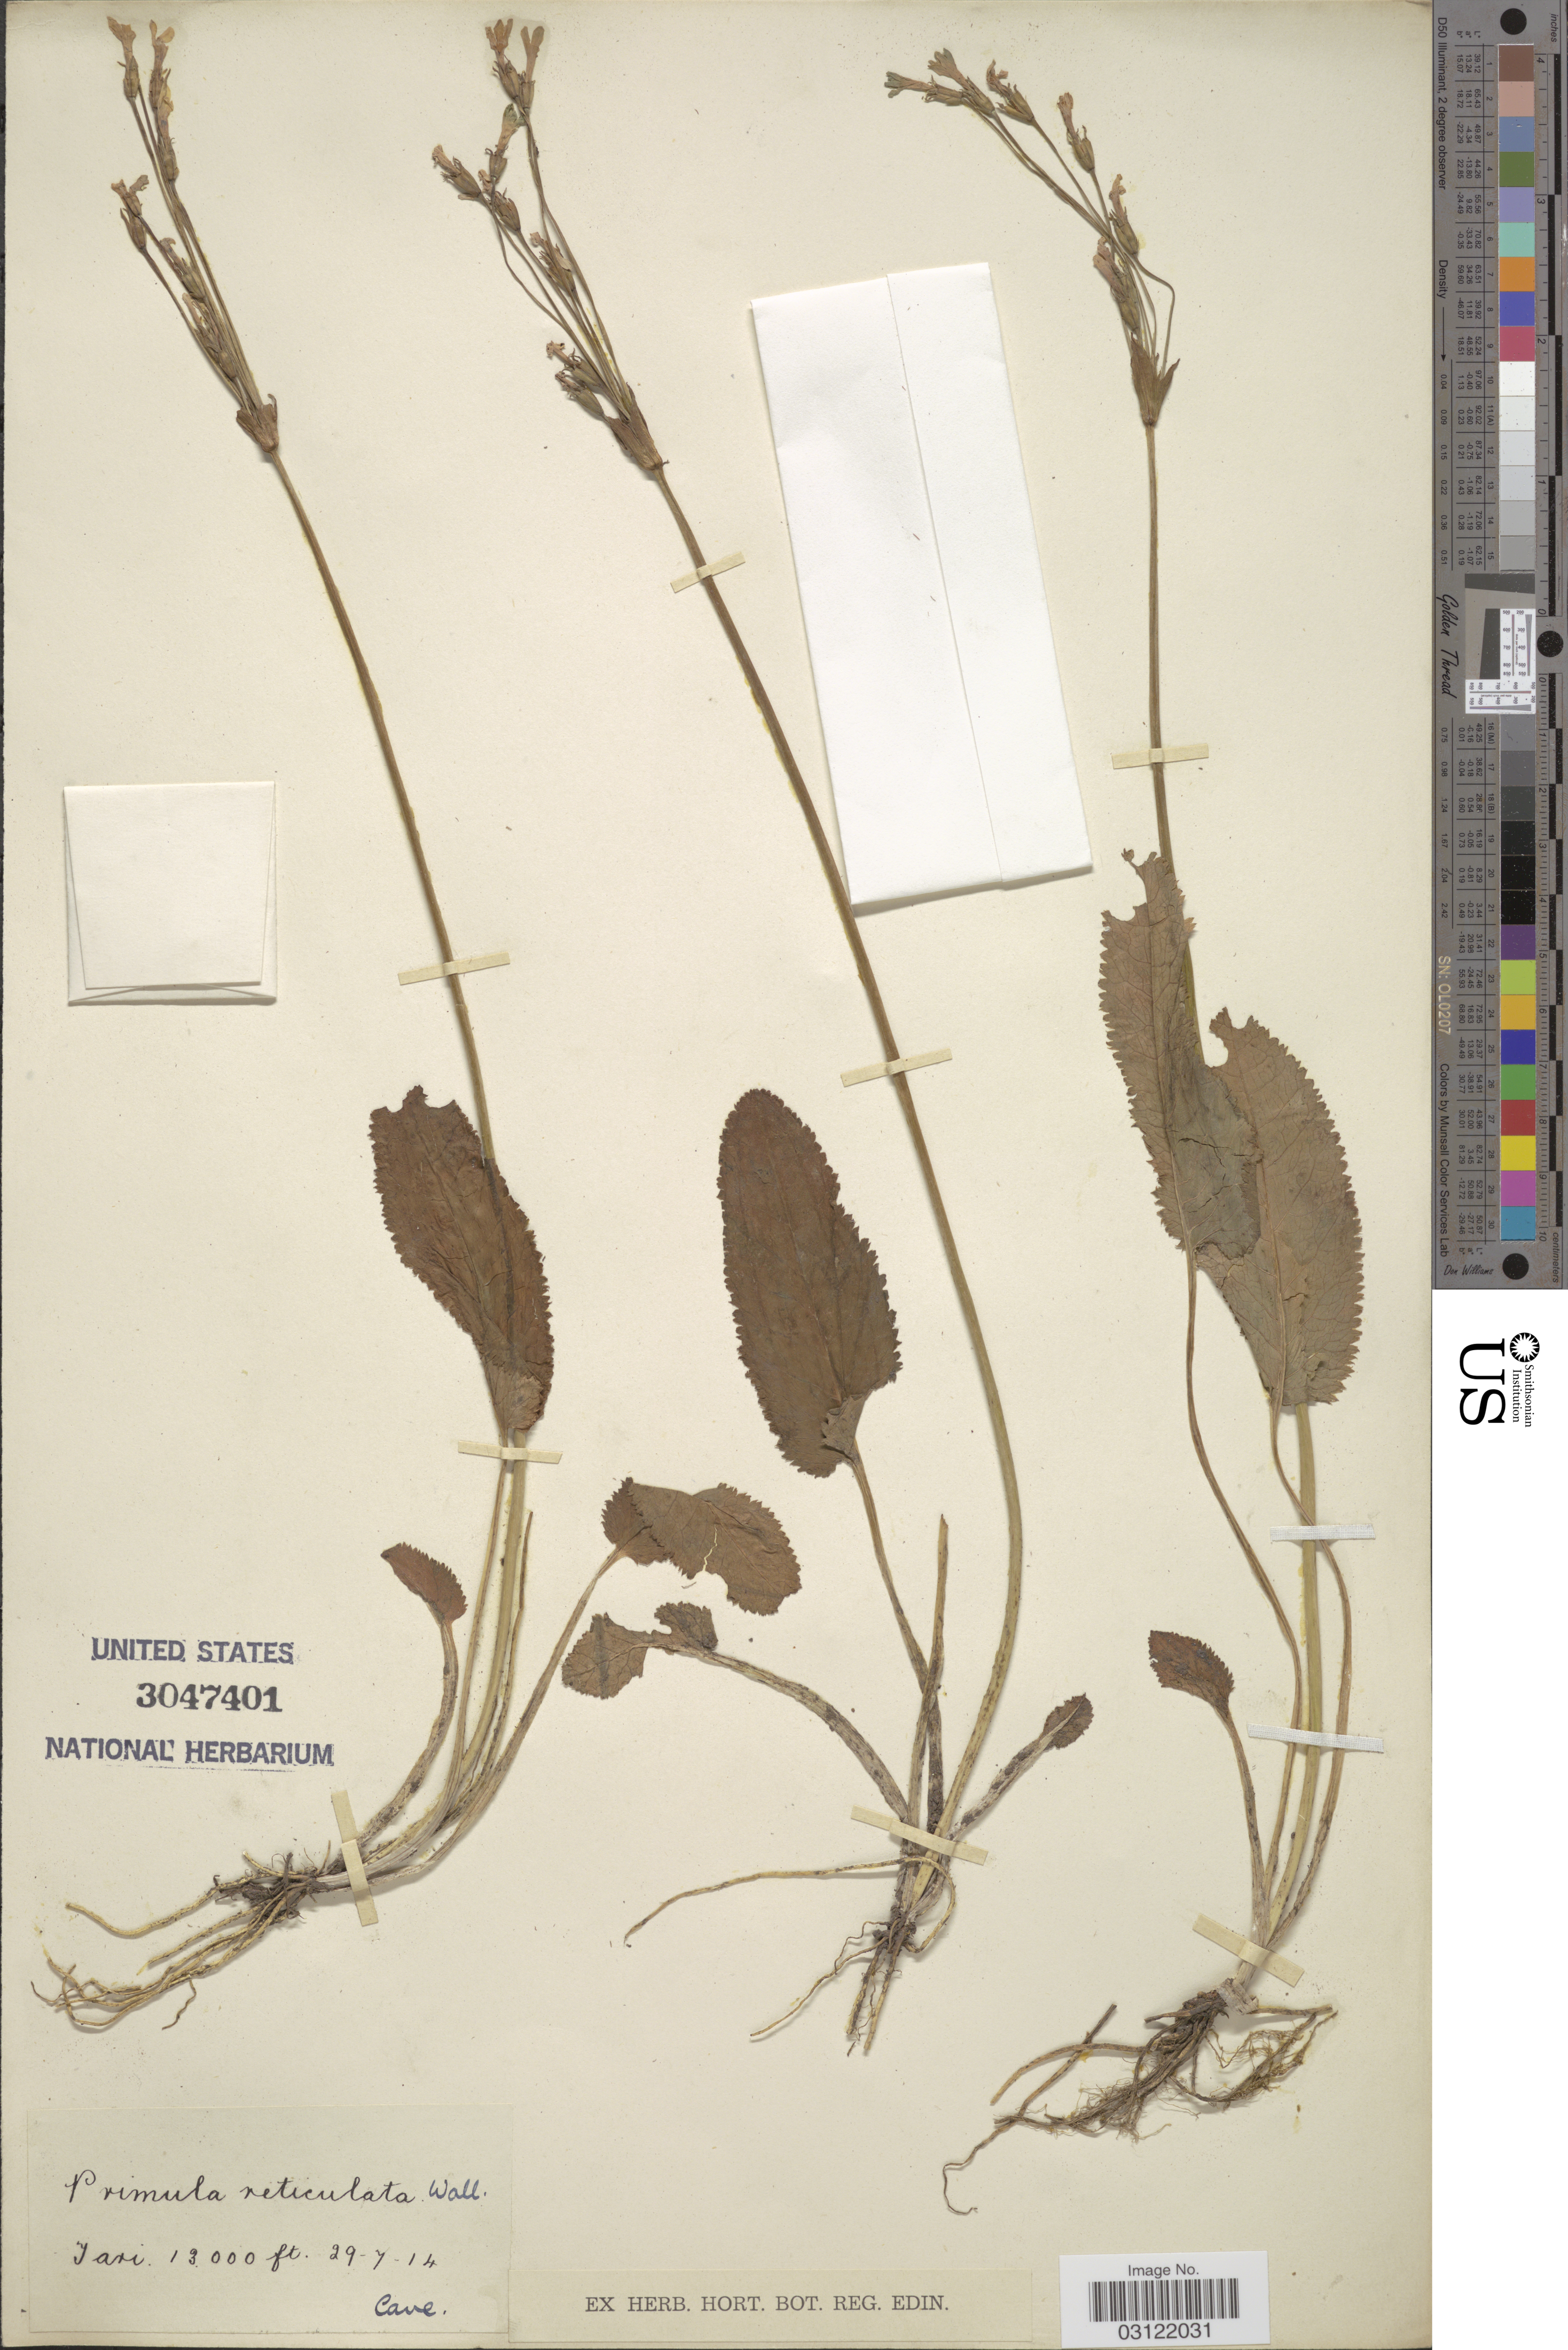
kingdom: Plantae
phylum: Tracheophyta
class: Magnoliopsida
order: Ericales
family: Primulaceae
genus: Primula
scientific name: Primula reticulata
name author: Wall.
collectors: Cave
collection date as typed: Transcribed d/m/y: 29/7/14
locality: Tari.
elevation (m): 3962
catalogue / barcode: US 3047401